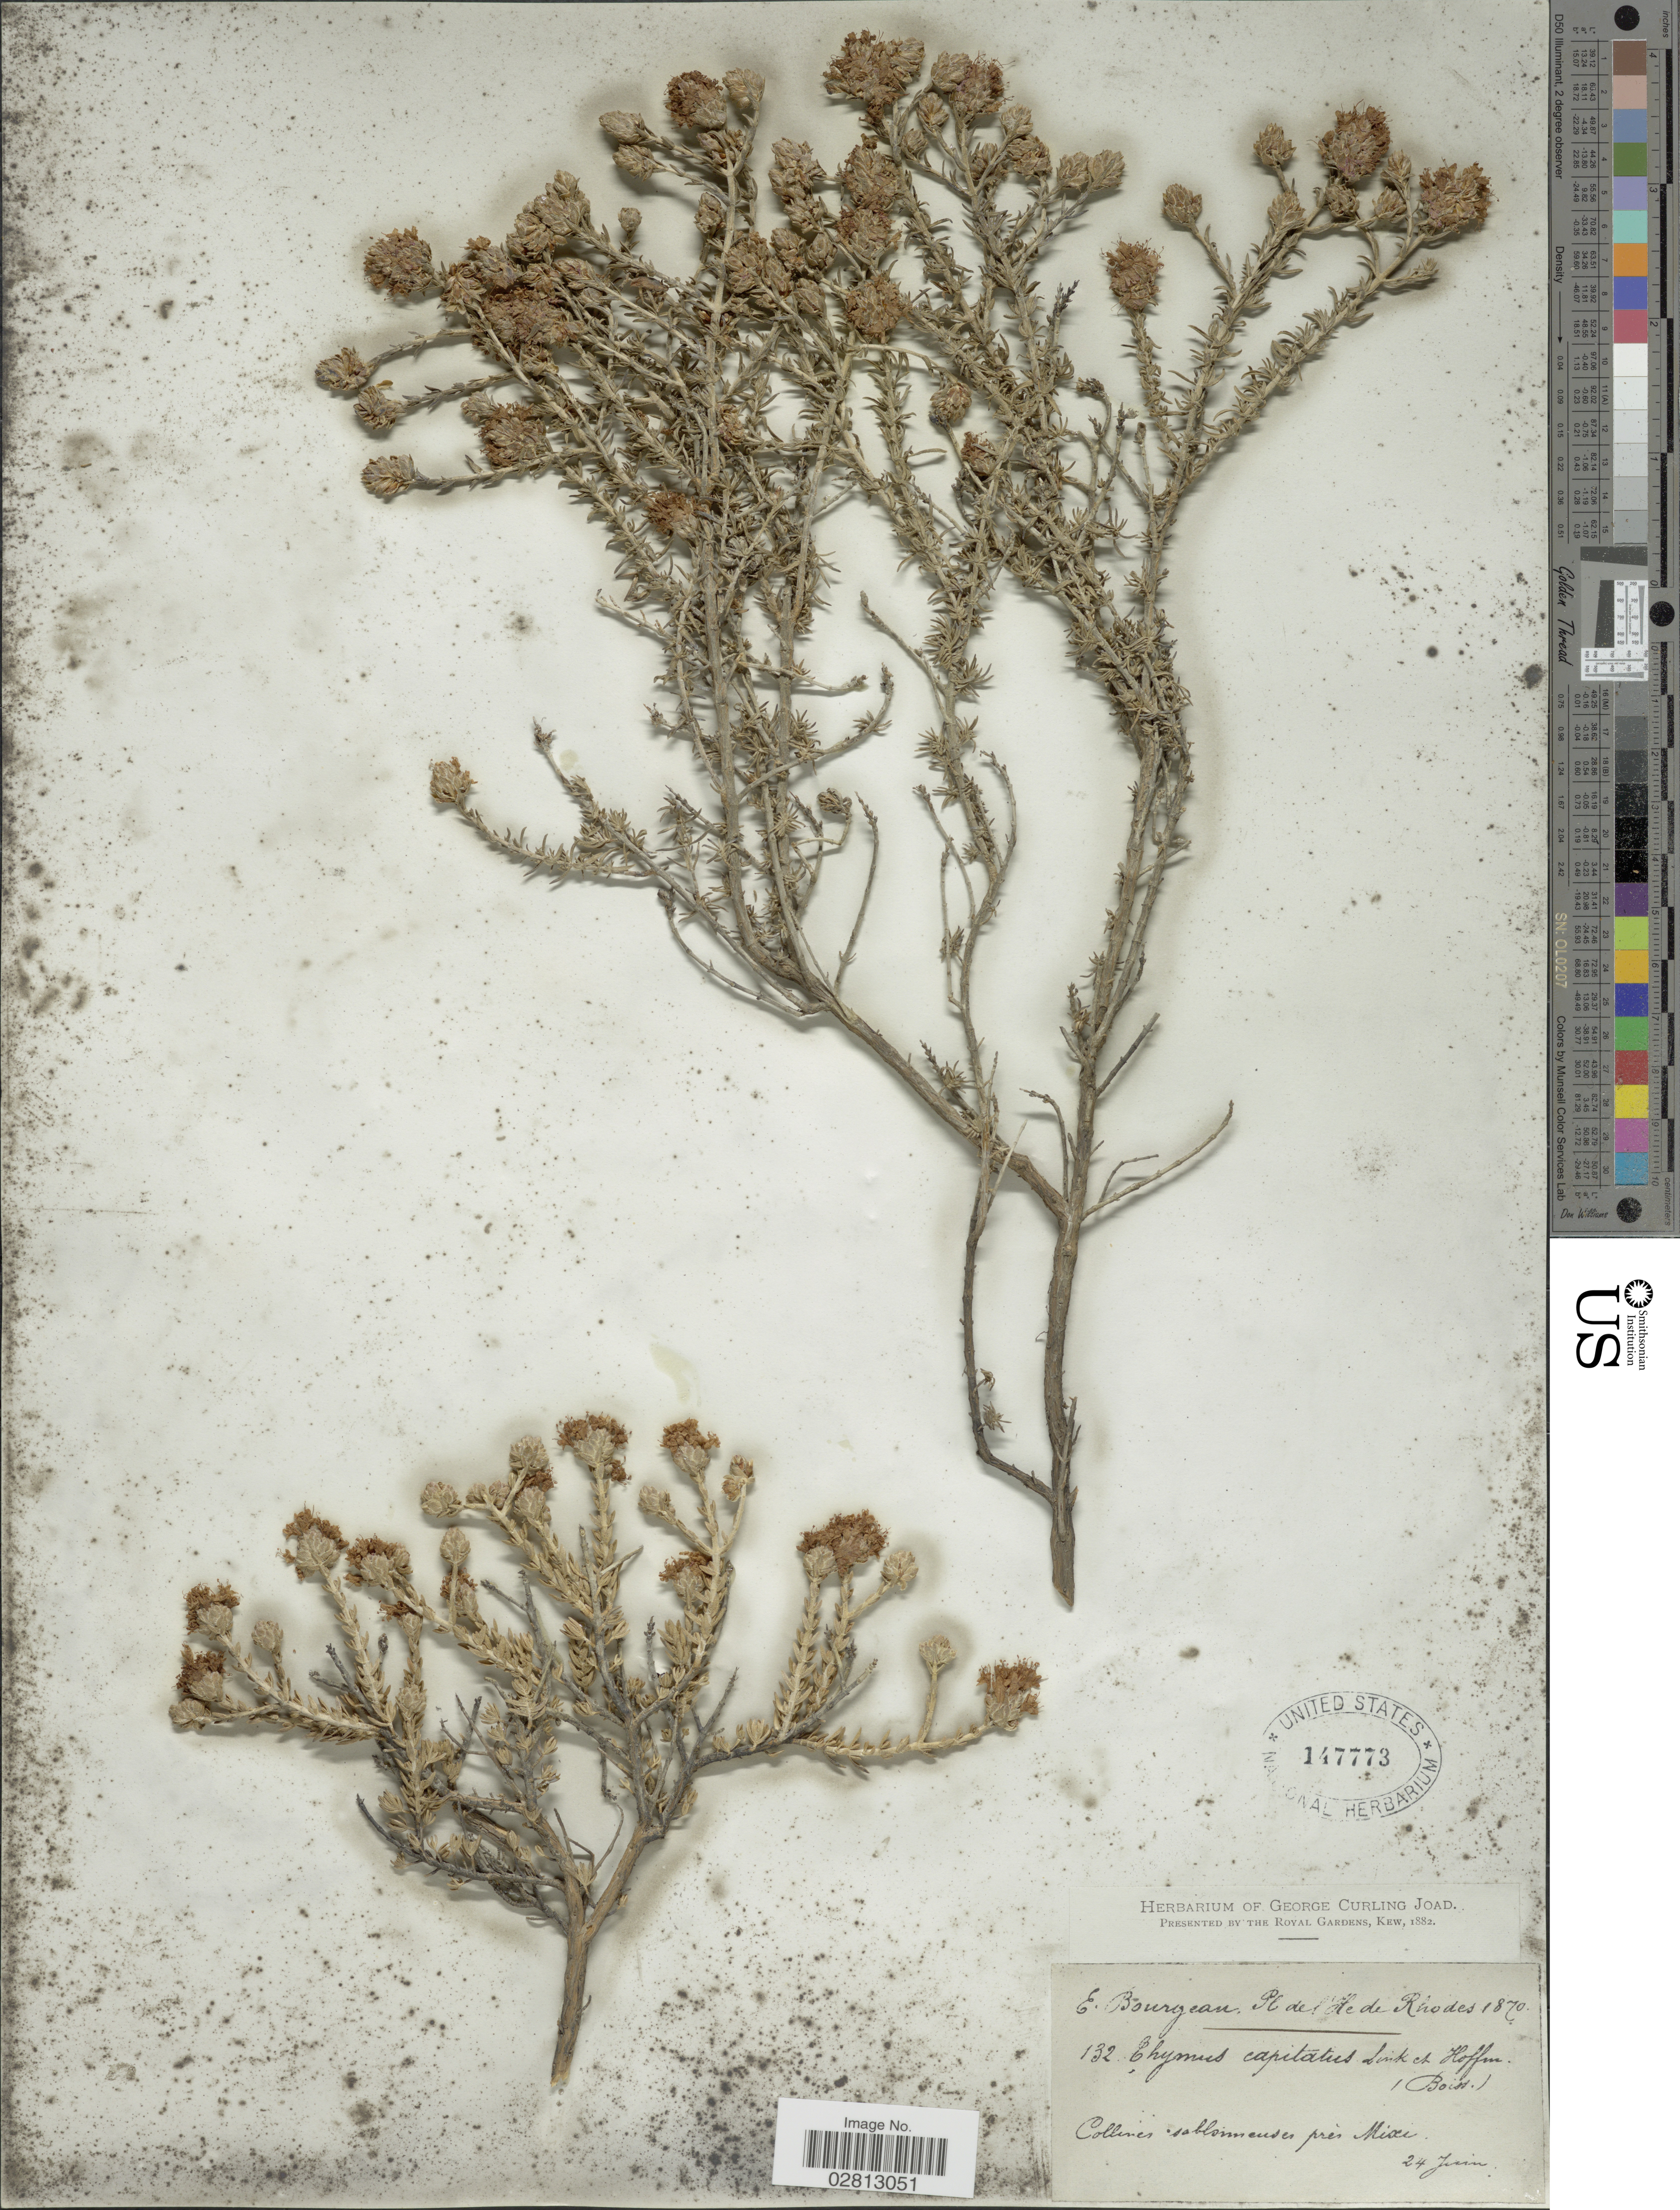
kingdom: Plantae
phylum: Tracheophyta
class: Magnoliopsida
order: Lamiales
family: Lamiaceae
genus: Coridothymus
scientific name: Coridothymus capitatus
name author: (L.) Rchb. f.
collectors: E. Bourgeau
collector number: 132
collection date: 1870-06-24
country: Greece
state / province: South Aegean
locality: Rhodes. Collines sablonneuses près Mixi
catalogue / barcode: US 147773